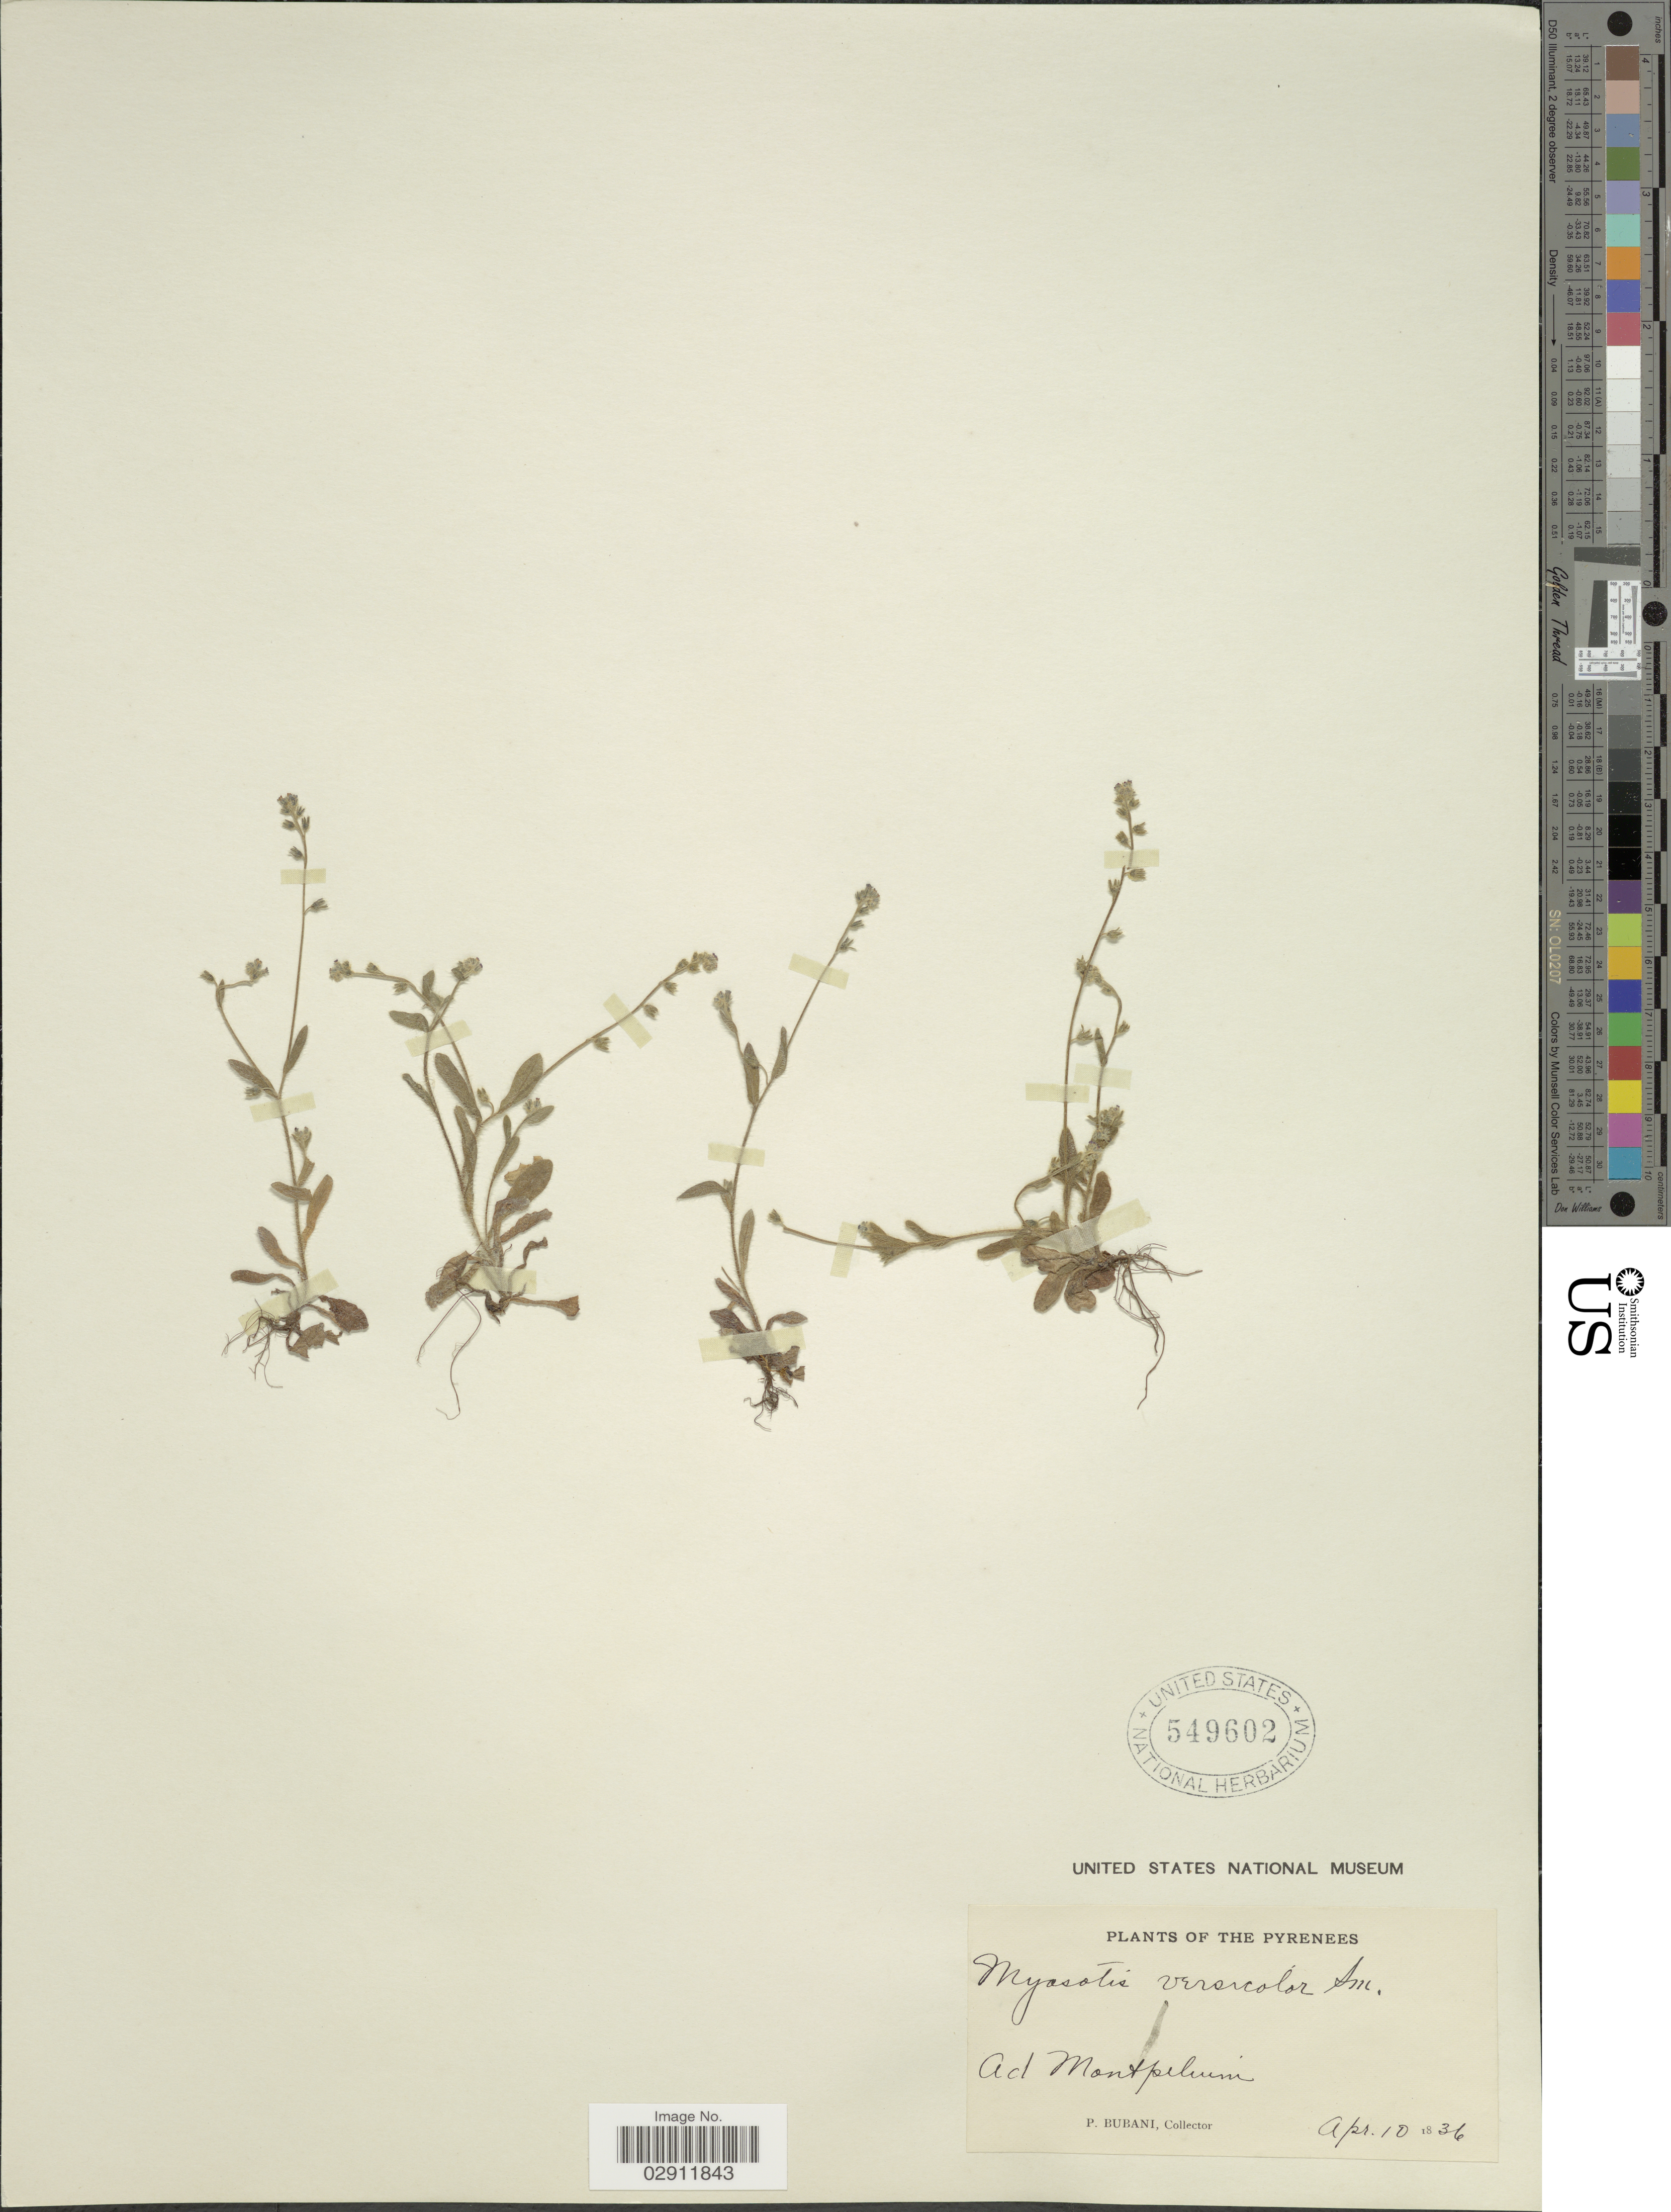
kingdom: Plantae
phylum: Tracheophyta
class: Magnoliopsida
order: Boraginales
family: Boraginaceae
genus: Myosotis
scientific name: Myosotis versicolor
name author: Sm.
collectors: P. Bubani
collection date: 1836-04-10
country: France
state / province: Occitanie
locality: The Pyrenees. Ad Montpelium.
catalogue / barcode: US 549602